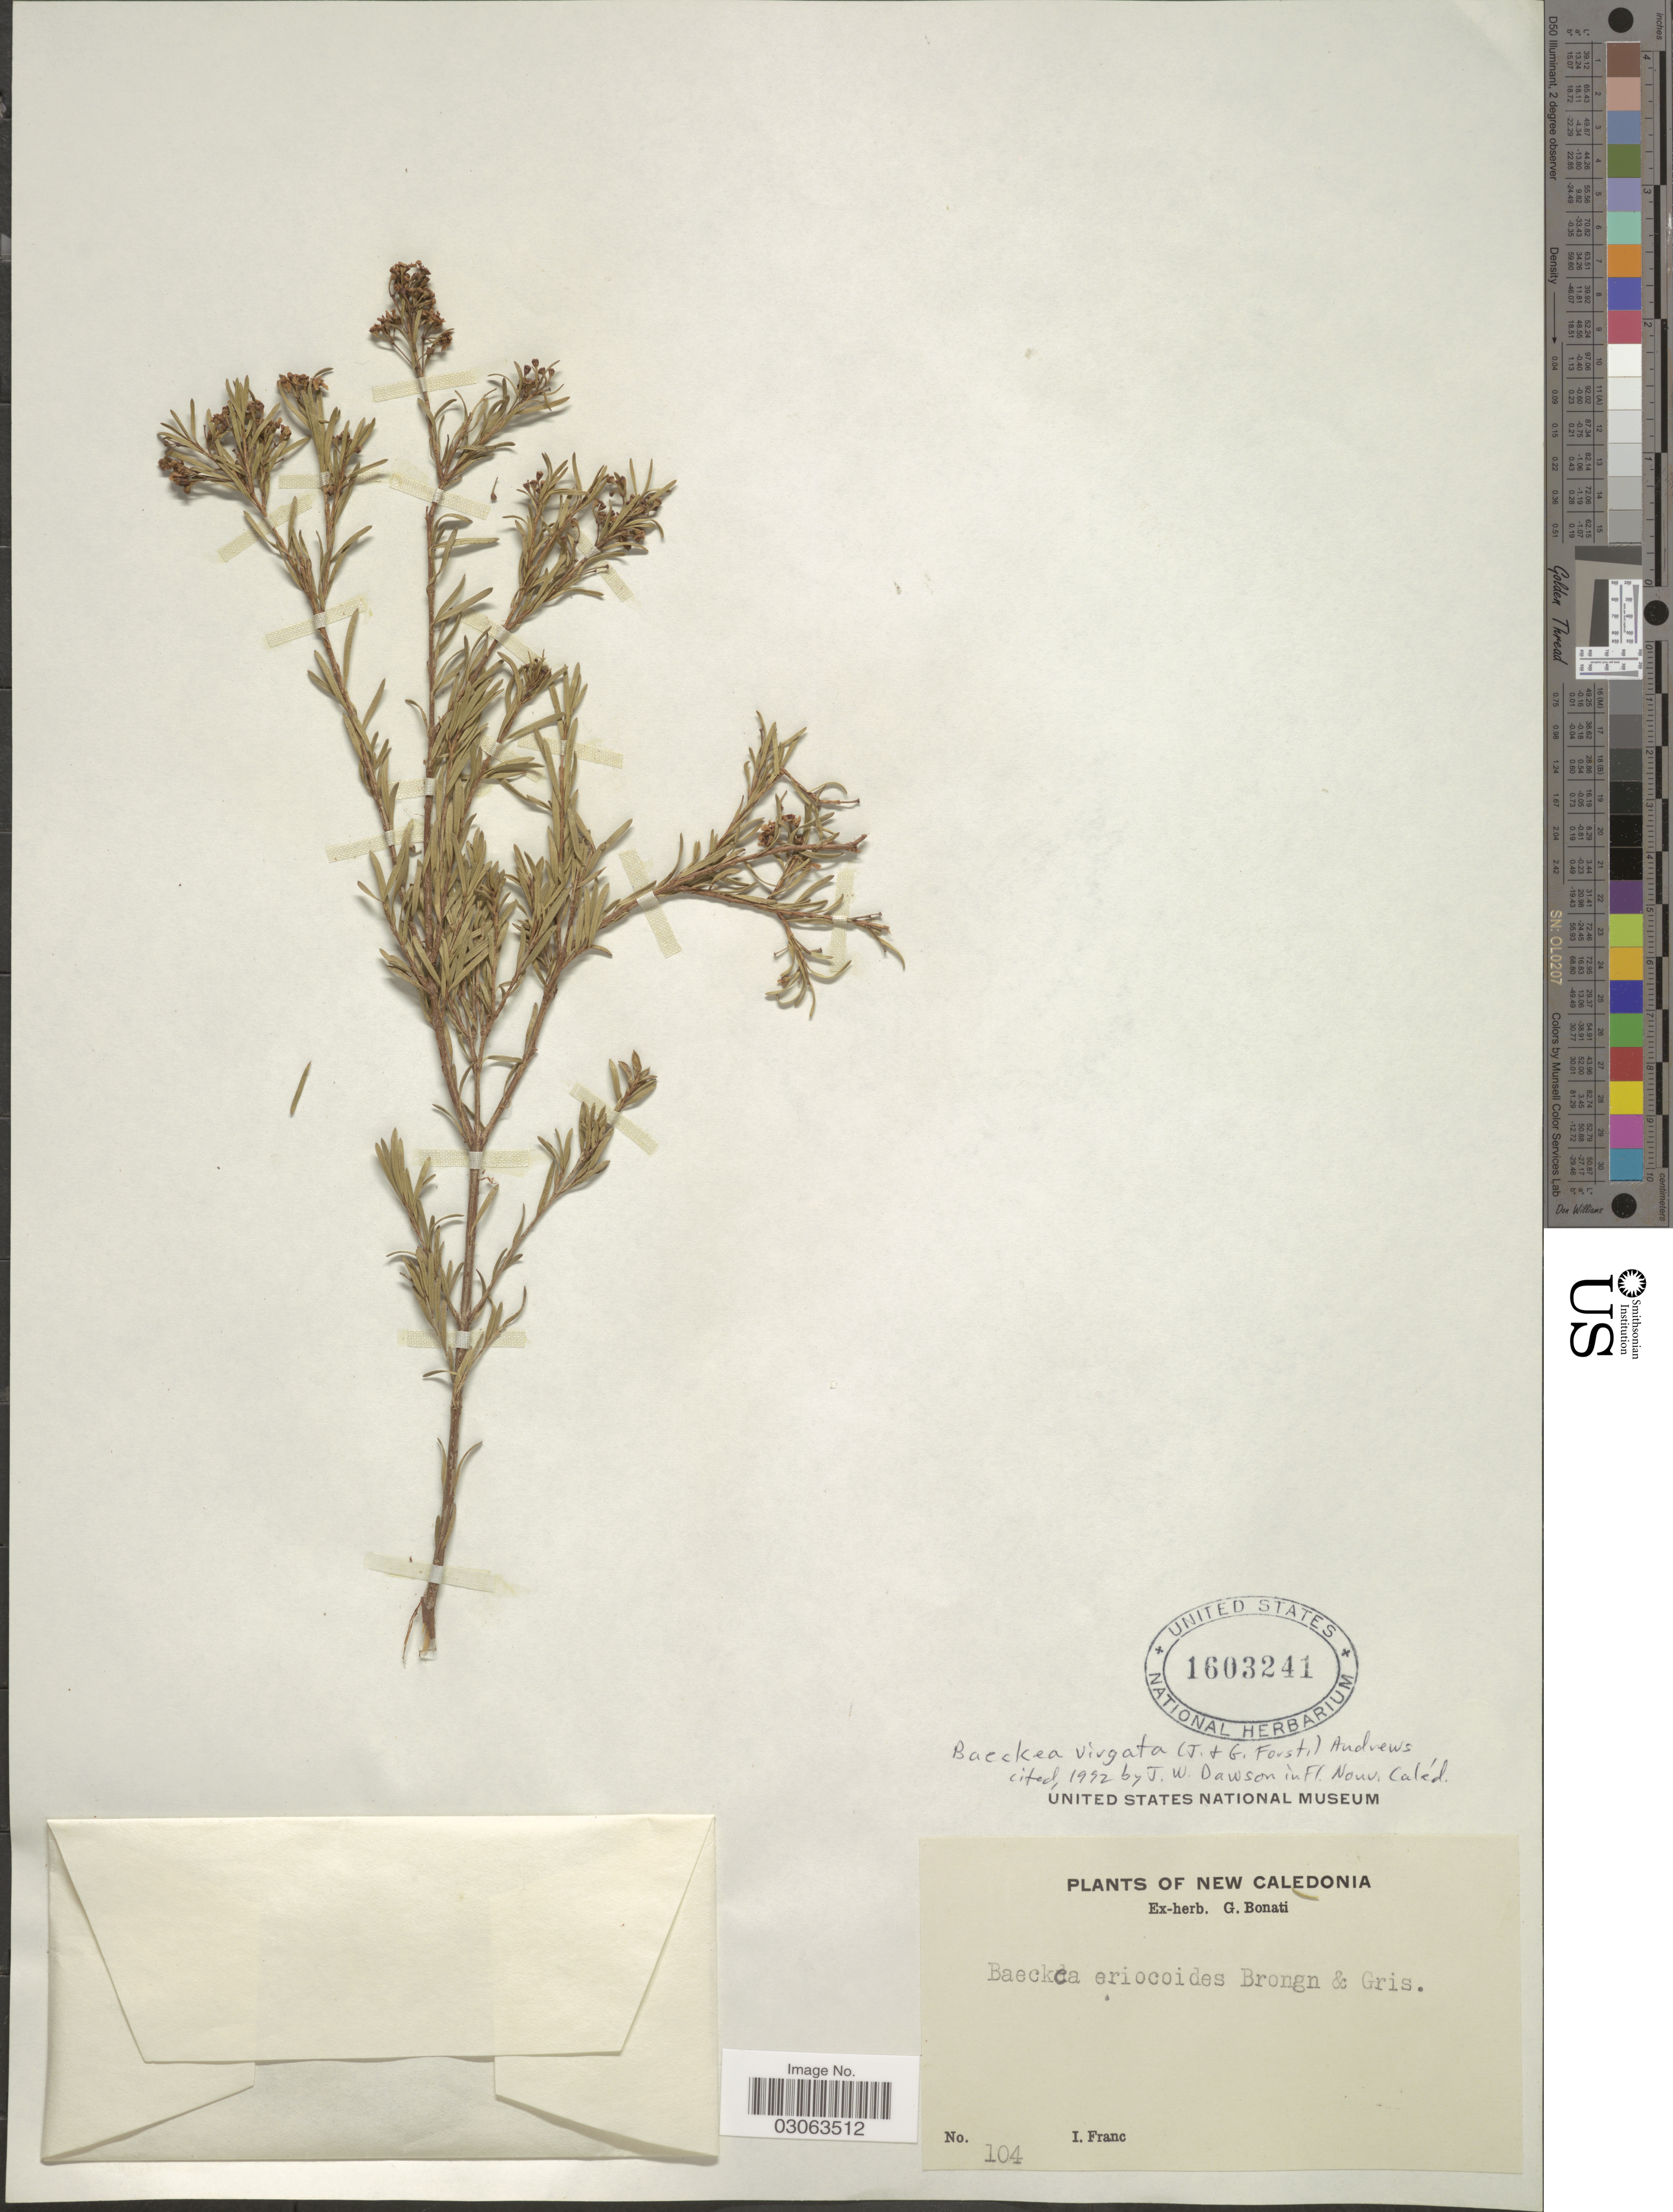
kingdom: Plantae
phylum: Tracheophyta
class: Magnoliopsida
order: Myrtales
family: Myrtaceae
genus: Sannantha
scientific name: Sannantha virgata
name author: (J.R. Forst. & G. Forst.) P.G. Wilson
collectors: I. Franc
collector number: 104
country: New Caledonia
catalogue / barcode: US 1603241